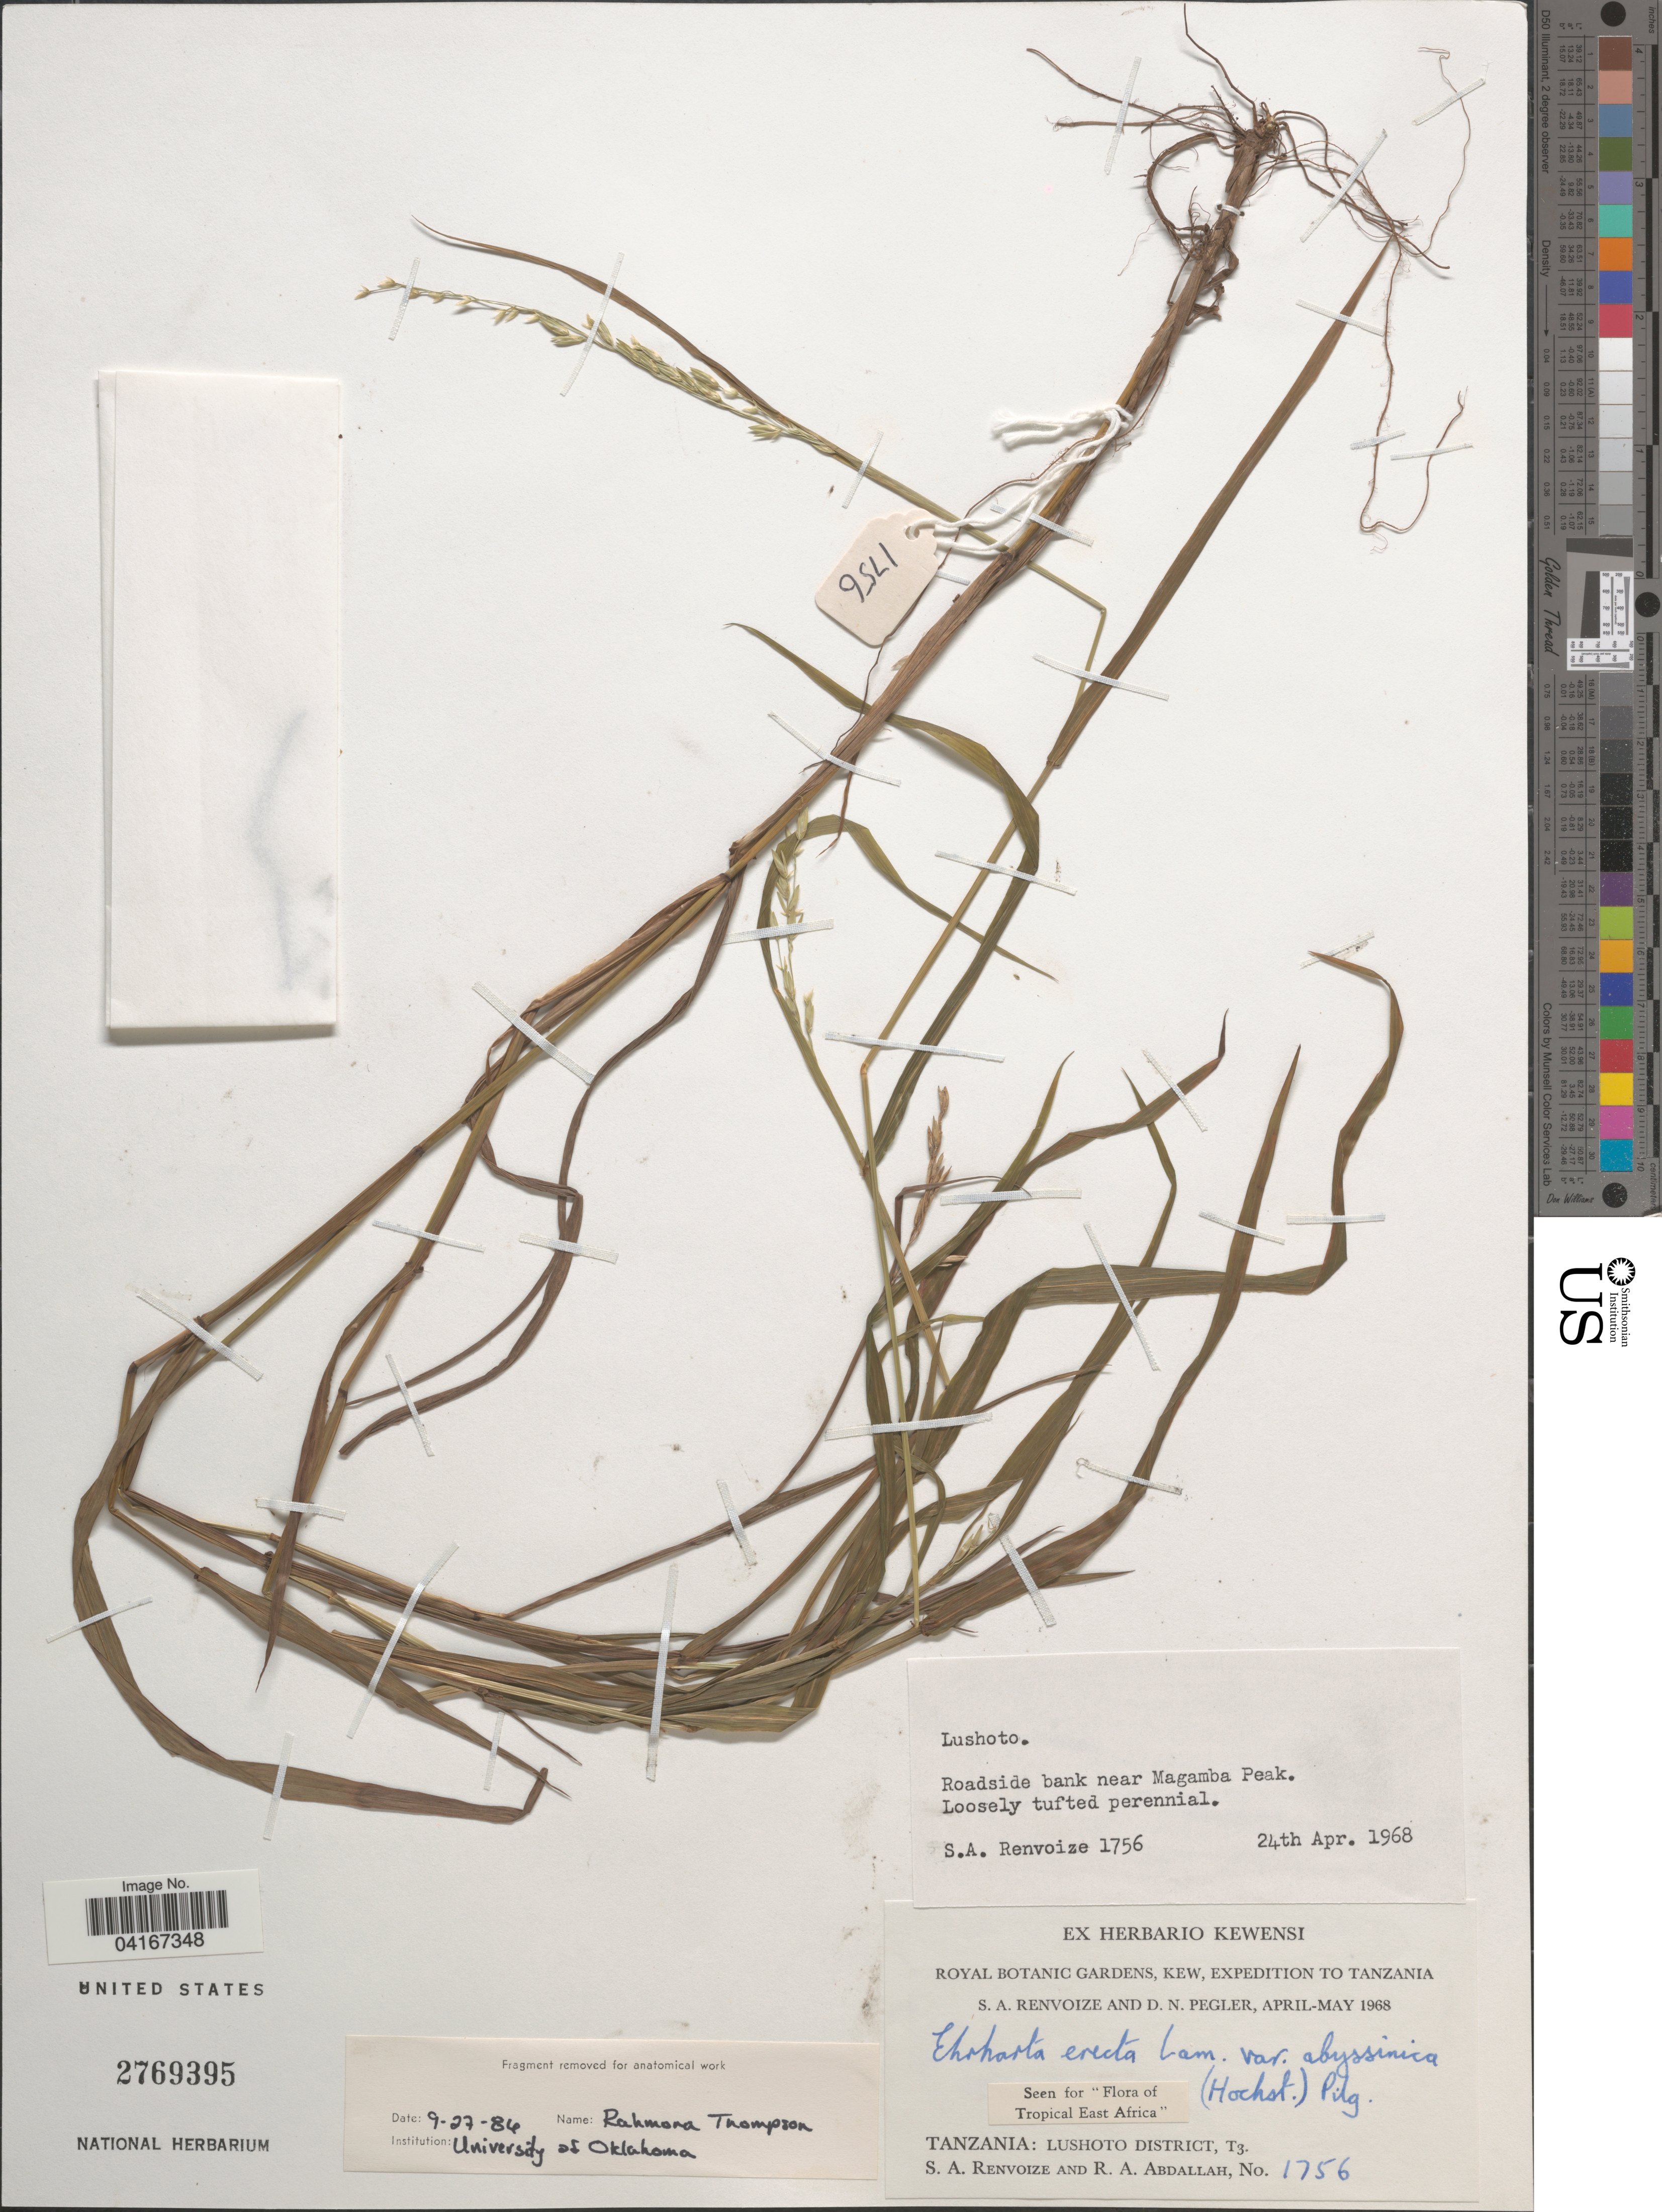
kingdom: Plantae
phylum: Tracheophyta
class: Liliopsida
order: Poales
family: Poaceae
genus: Ehrharta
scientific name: Ehrharta erecta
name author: Lam.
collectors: S. A. Renvoize & R. Abdallah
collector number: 1756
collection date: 1968-04-24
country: Tanzania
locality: Royal Botanic Gardens, Kew, Expedition to Tanzania S.A. Renvoize and D.N. Pegler, April-May 1968. Lushoto District, T3. Roadside bank near Magamba Peak.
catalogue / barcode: US 2769395